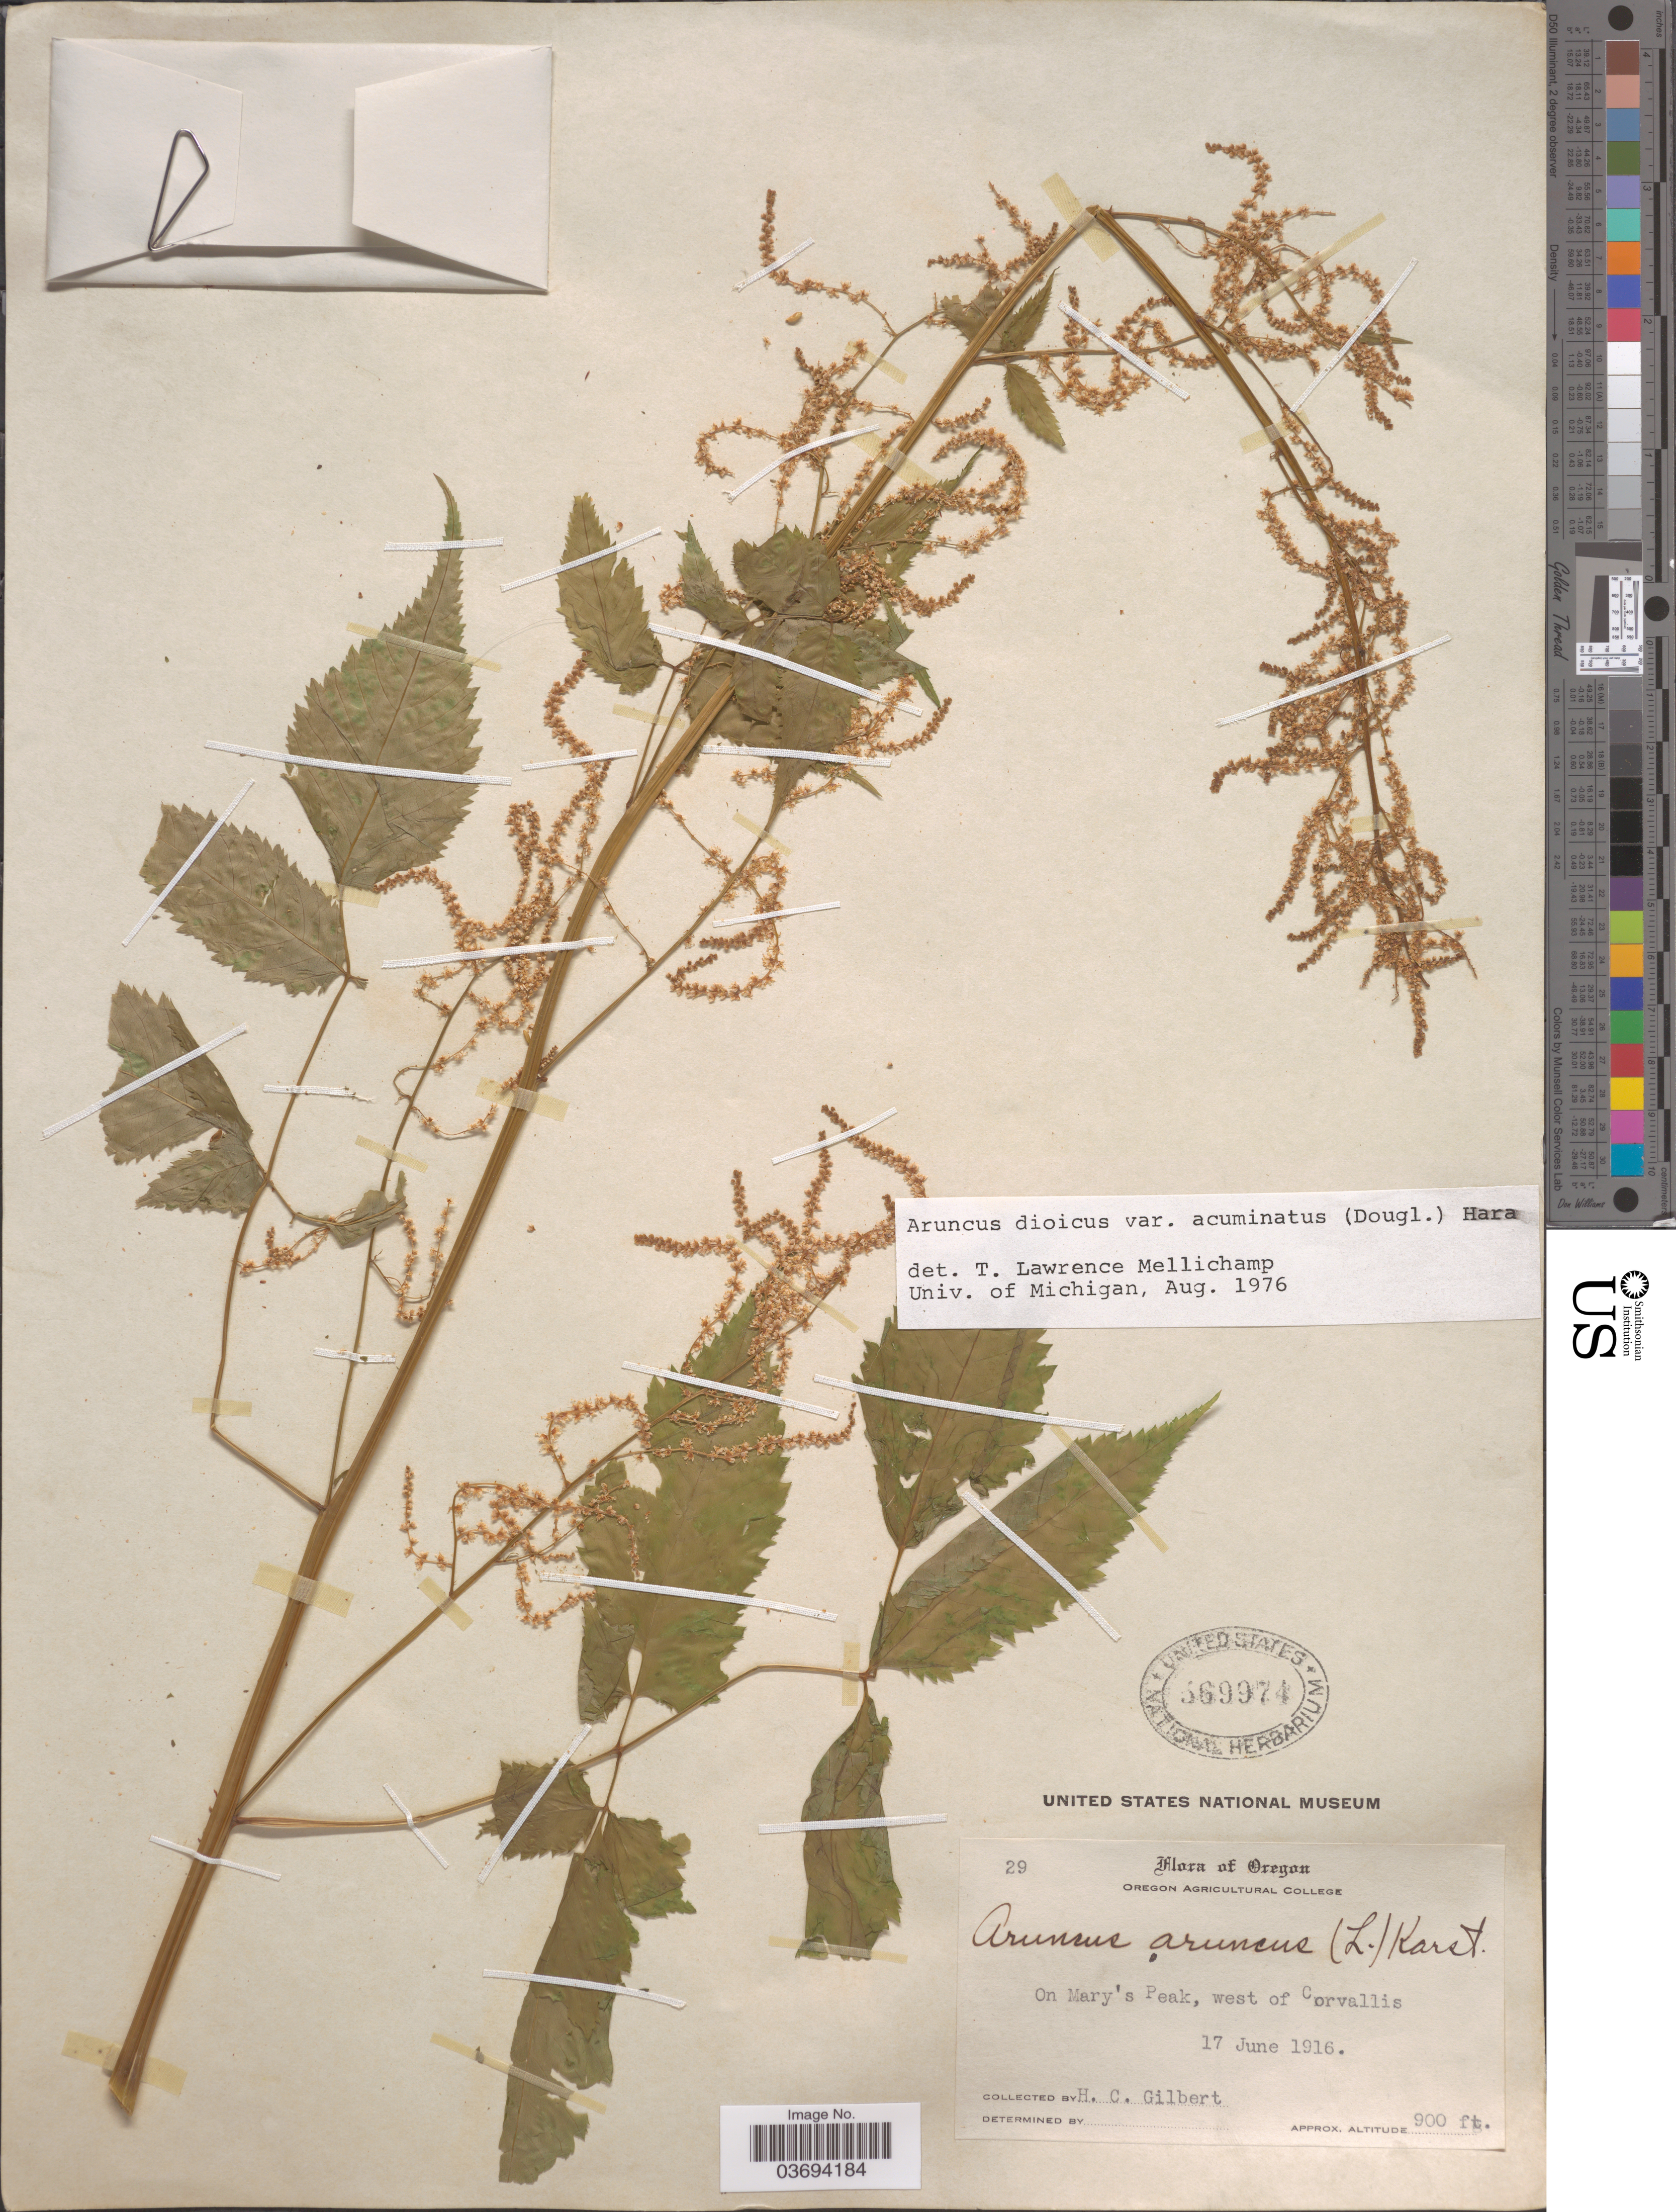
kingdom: Plantae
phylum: Tracheophyta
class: Magnoliopsida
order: Rosales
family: Rosaceae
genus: Aruncus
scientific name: Aruncus dioicus var. acuminatus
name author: (Rydb.) H. Hara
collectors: H. Gilbert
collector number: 29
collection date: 1916-06-17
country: United States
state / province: Oregon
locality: On Mary's Peak, west of Corvallis.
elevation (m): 274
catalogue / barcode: US 369974